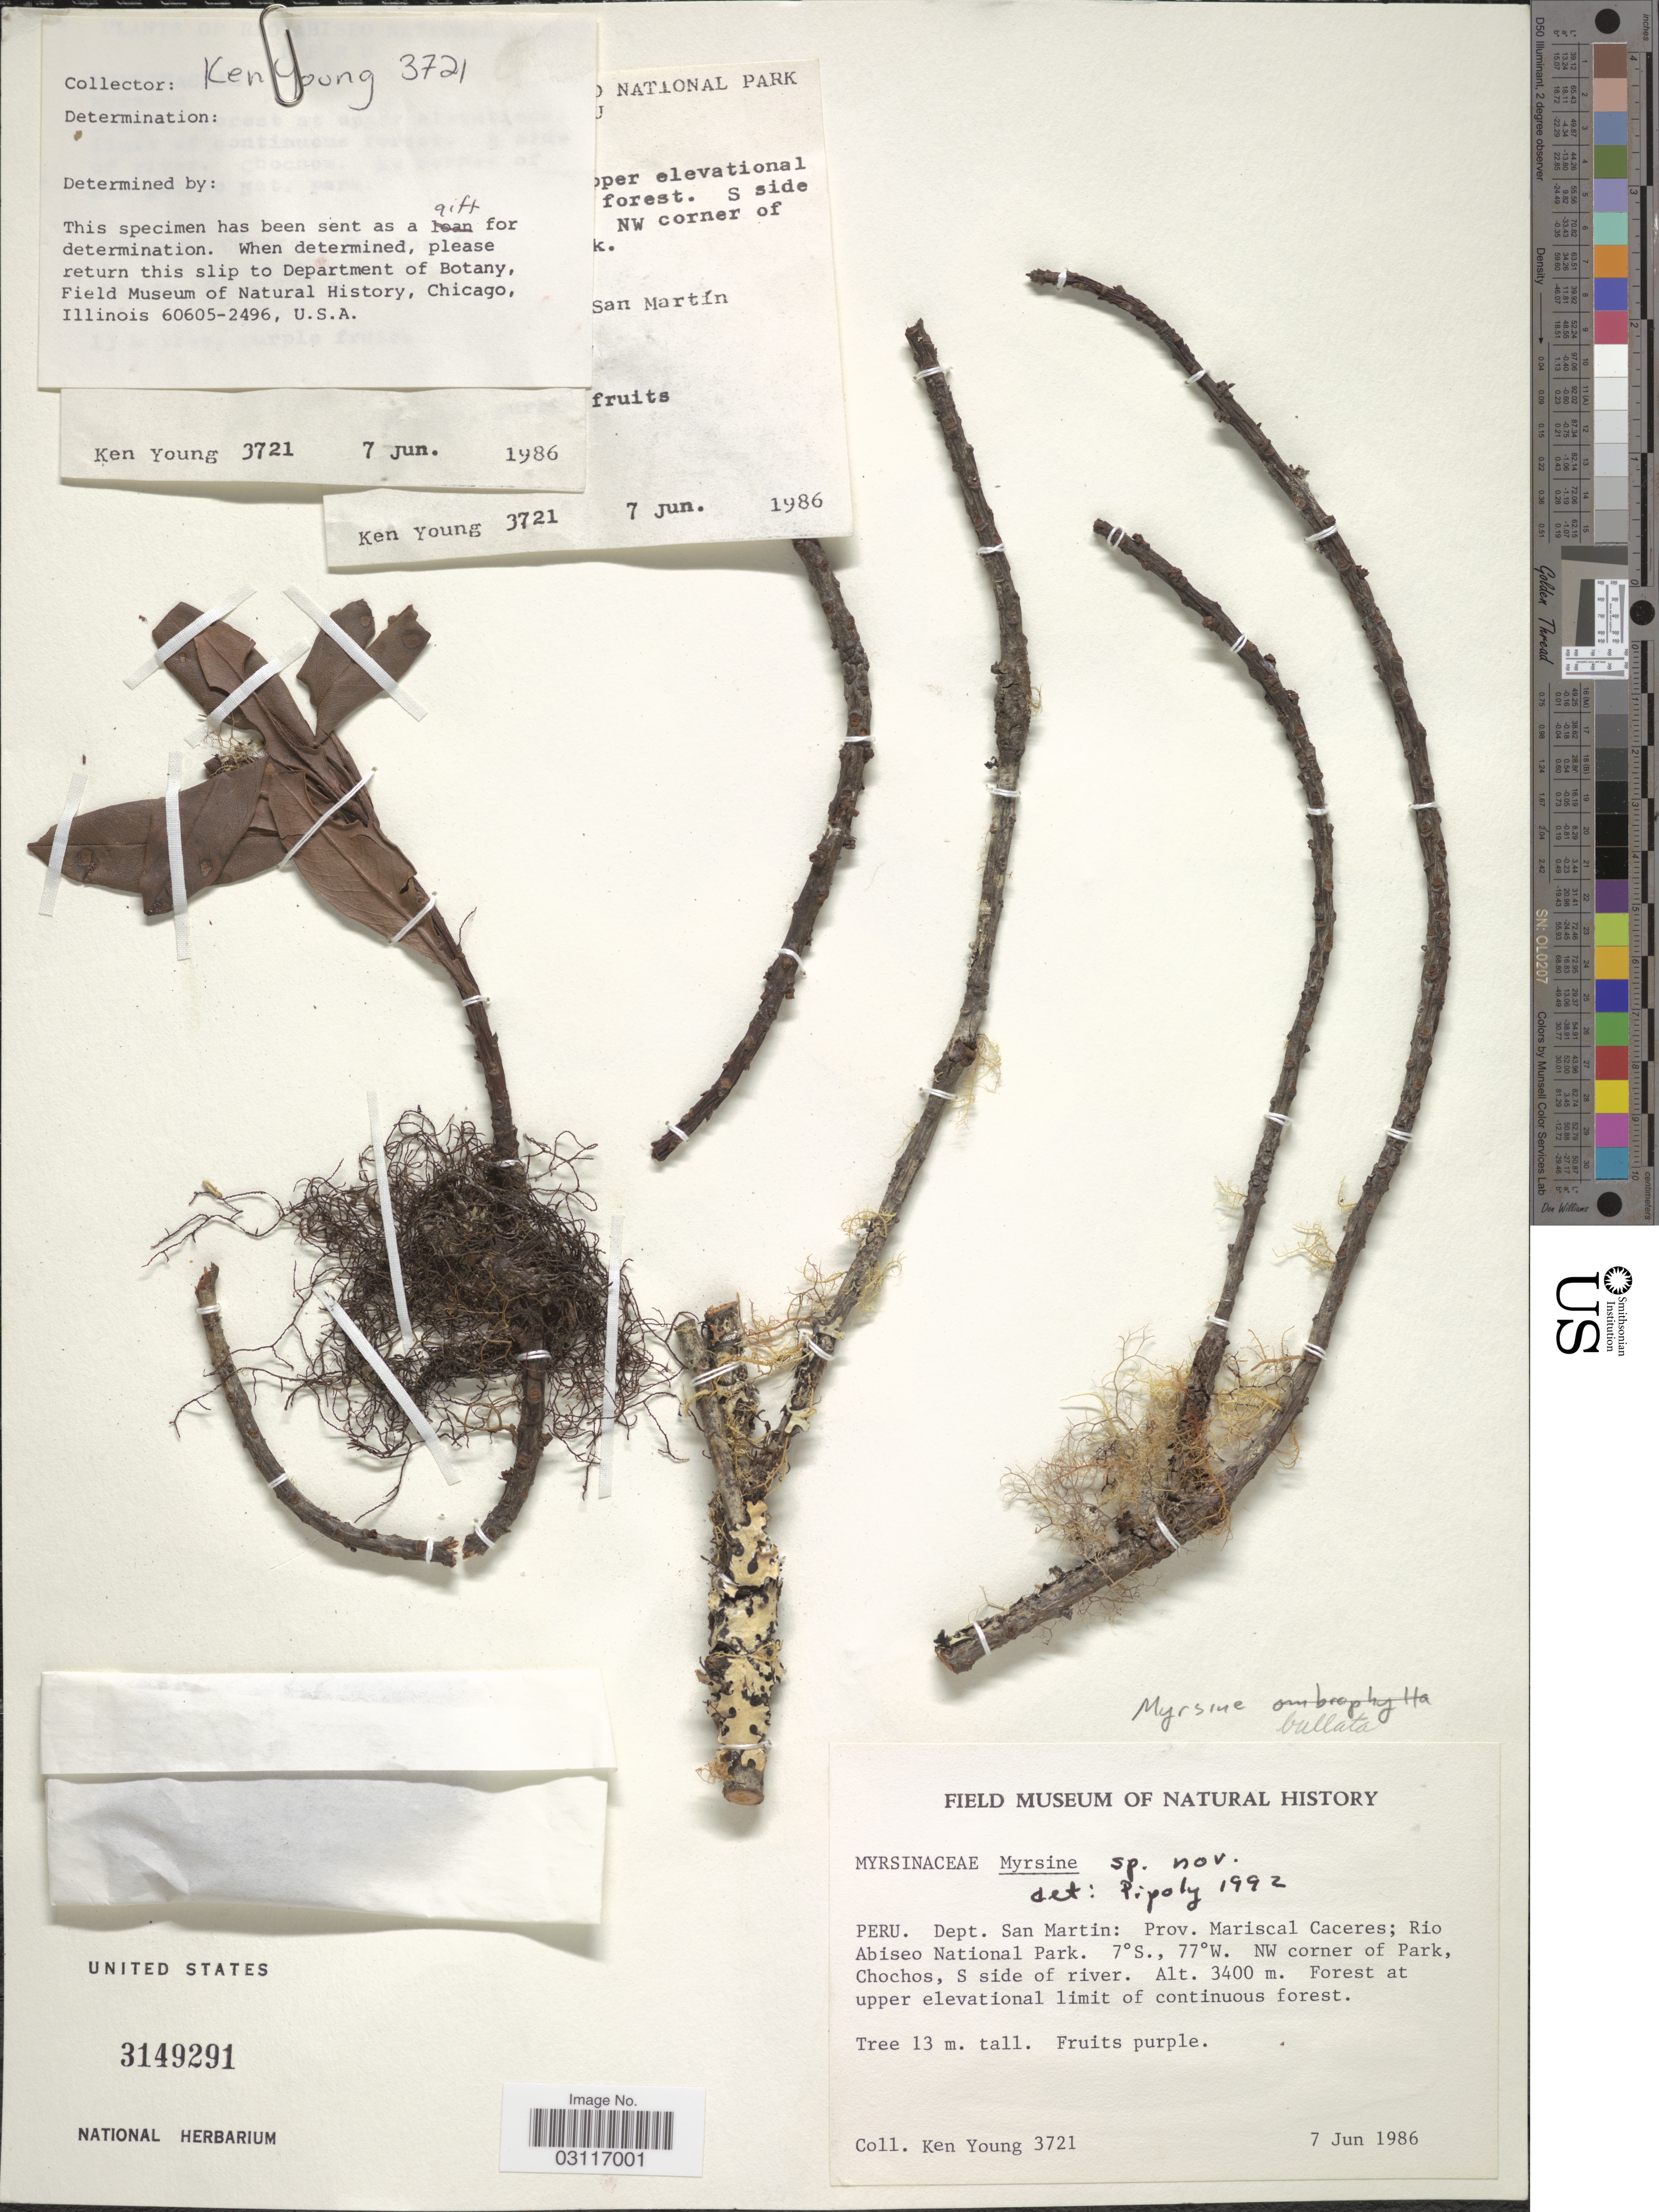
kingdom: Plantae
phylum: Tracheophyta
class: Magnoliopsida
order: Ericales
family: Primulaceae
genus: Myrsine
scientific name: Myrsine sp.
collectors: K. Young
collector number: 3721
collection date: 1986-06-07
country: Peru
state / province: San Martín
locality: Dept. San Martin: Prov. Mariscal Caceres; Rio Abiseo National Park. NW corner of Park, Chochos, S side of river.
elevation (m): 3400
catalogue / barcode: US 3149291